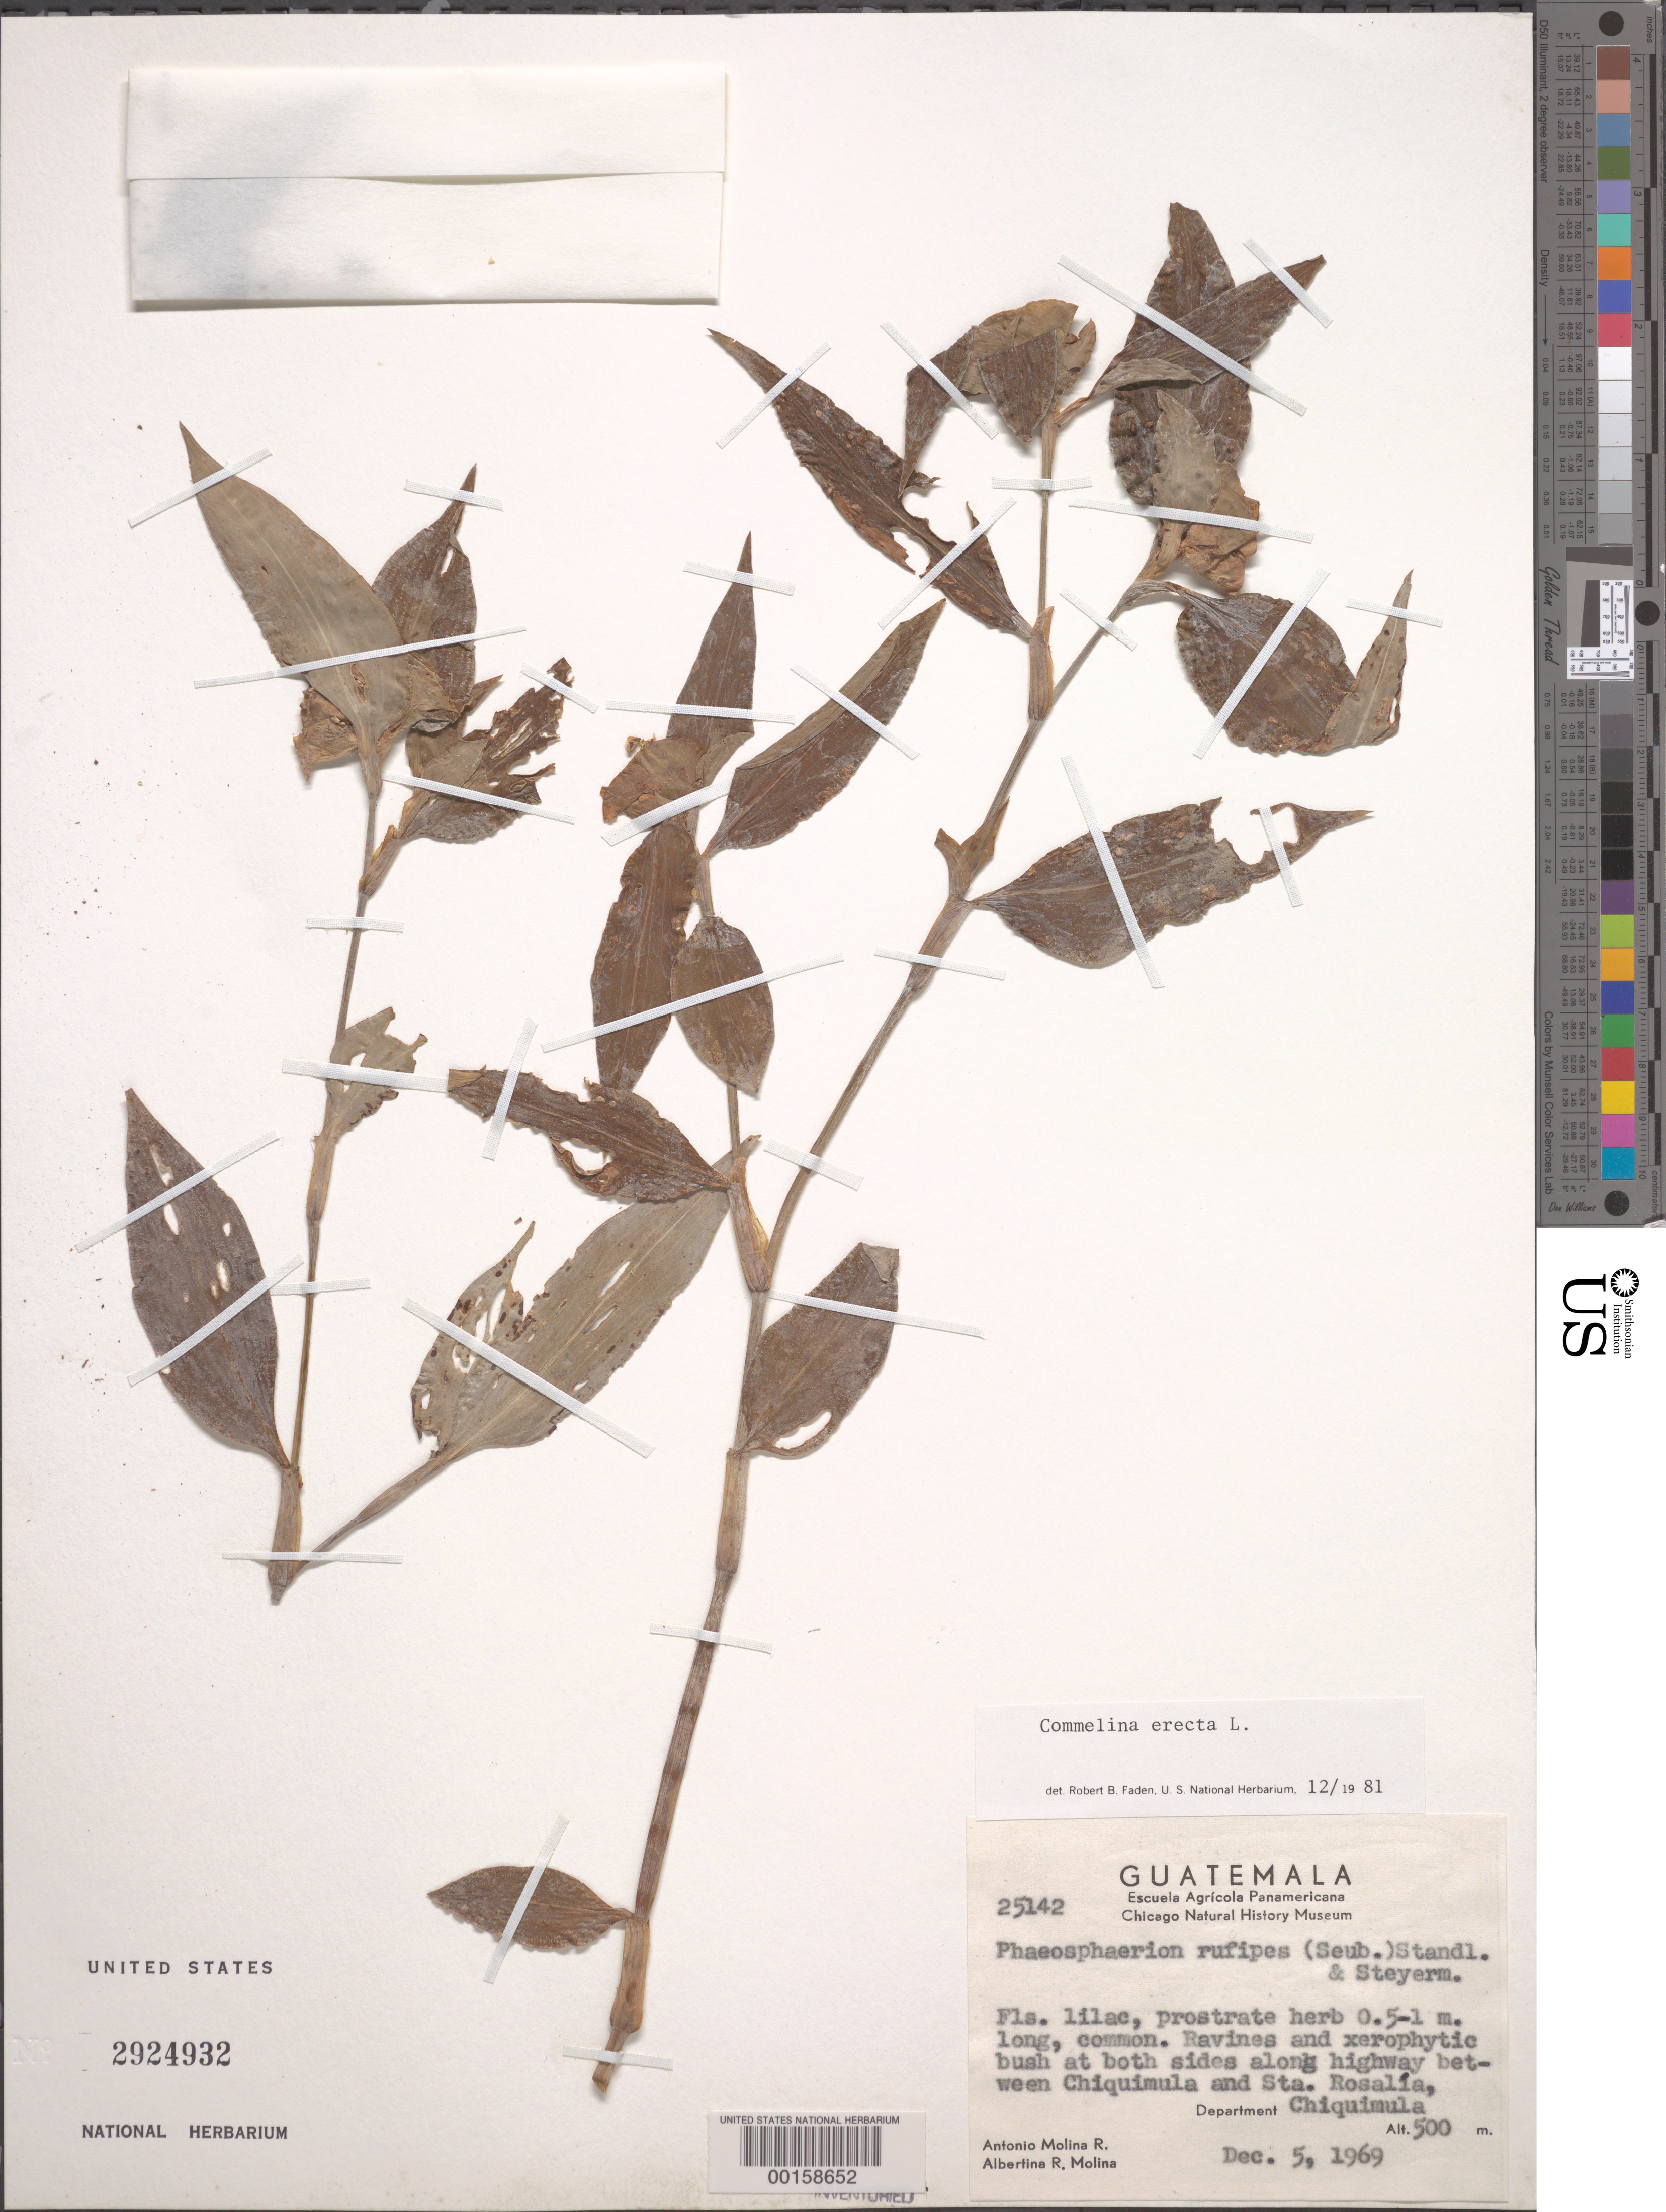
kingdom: Plantae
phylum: Tracheophyta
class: Liliopsida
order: Commelinales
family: Commelinaceae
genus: Commelina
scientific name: Commelina erecta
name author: L.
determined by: Faden, Robert B., (US), Smithsonian Institution - National Museum of Natural History (UNITED STATES)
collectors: A. Molina R. & A. R. Molina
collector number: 25142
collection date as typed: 05 Dec 1969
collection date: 1969-12-05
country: Guatemala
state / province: Chiquimula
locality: Between Chiquimula and Santa Rosalia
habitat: Roadside ravine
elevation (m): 500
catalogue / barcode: US 2924932